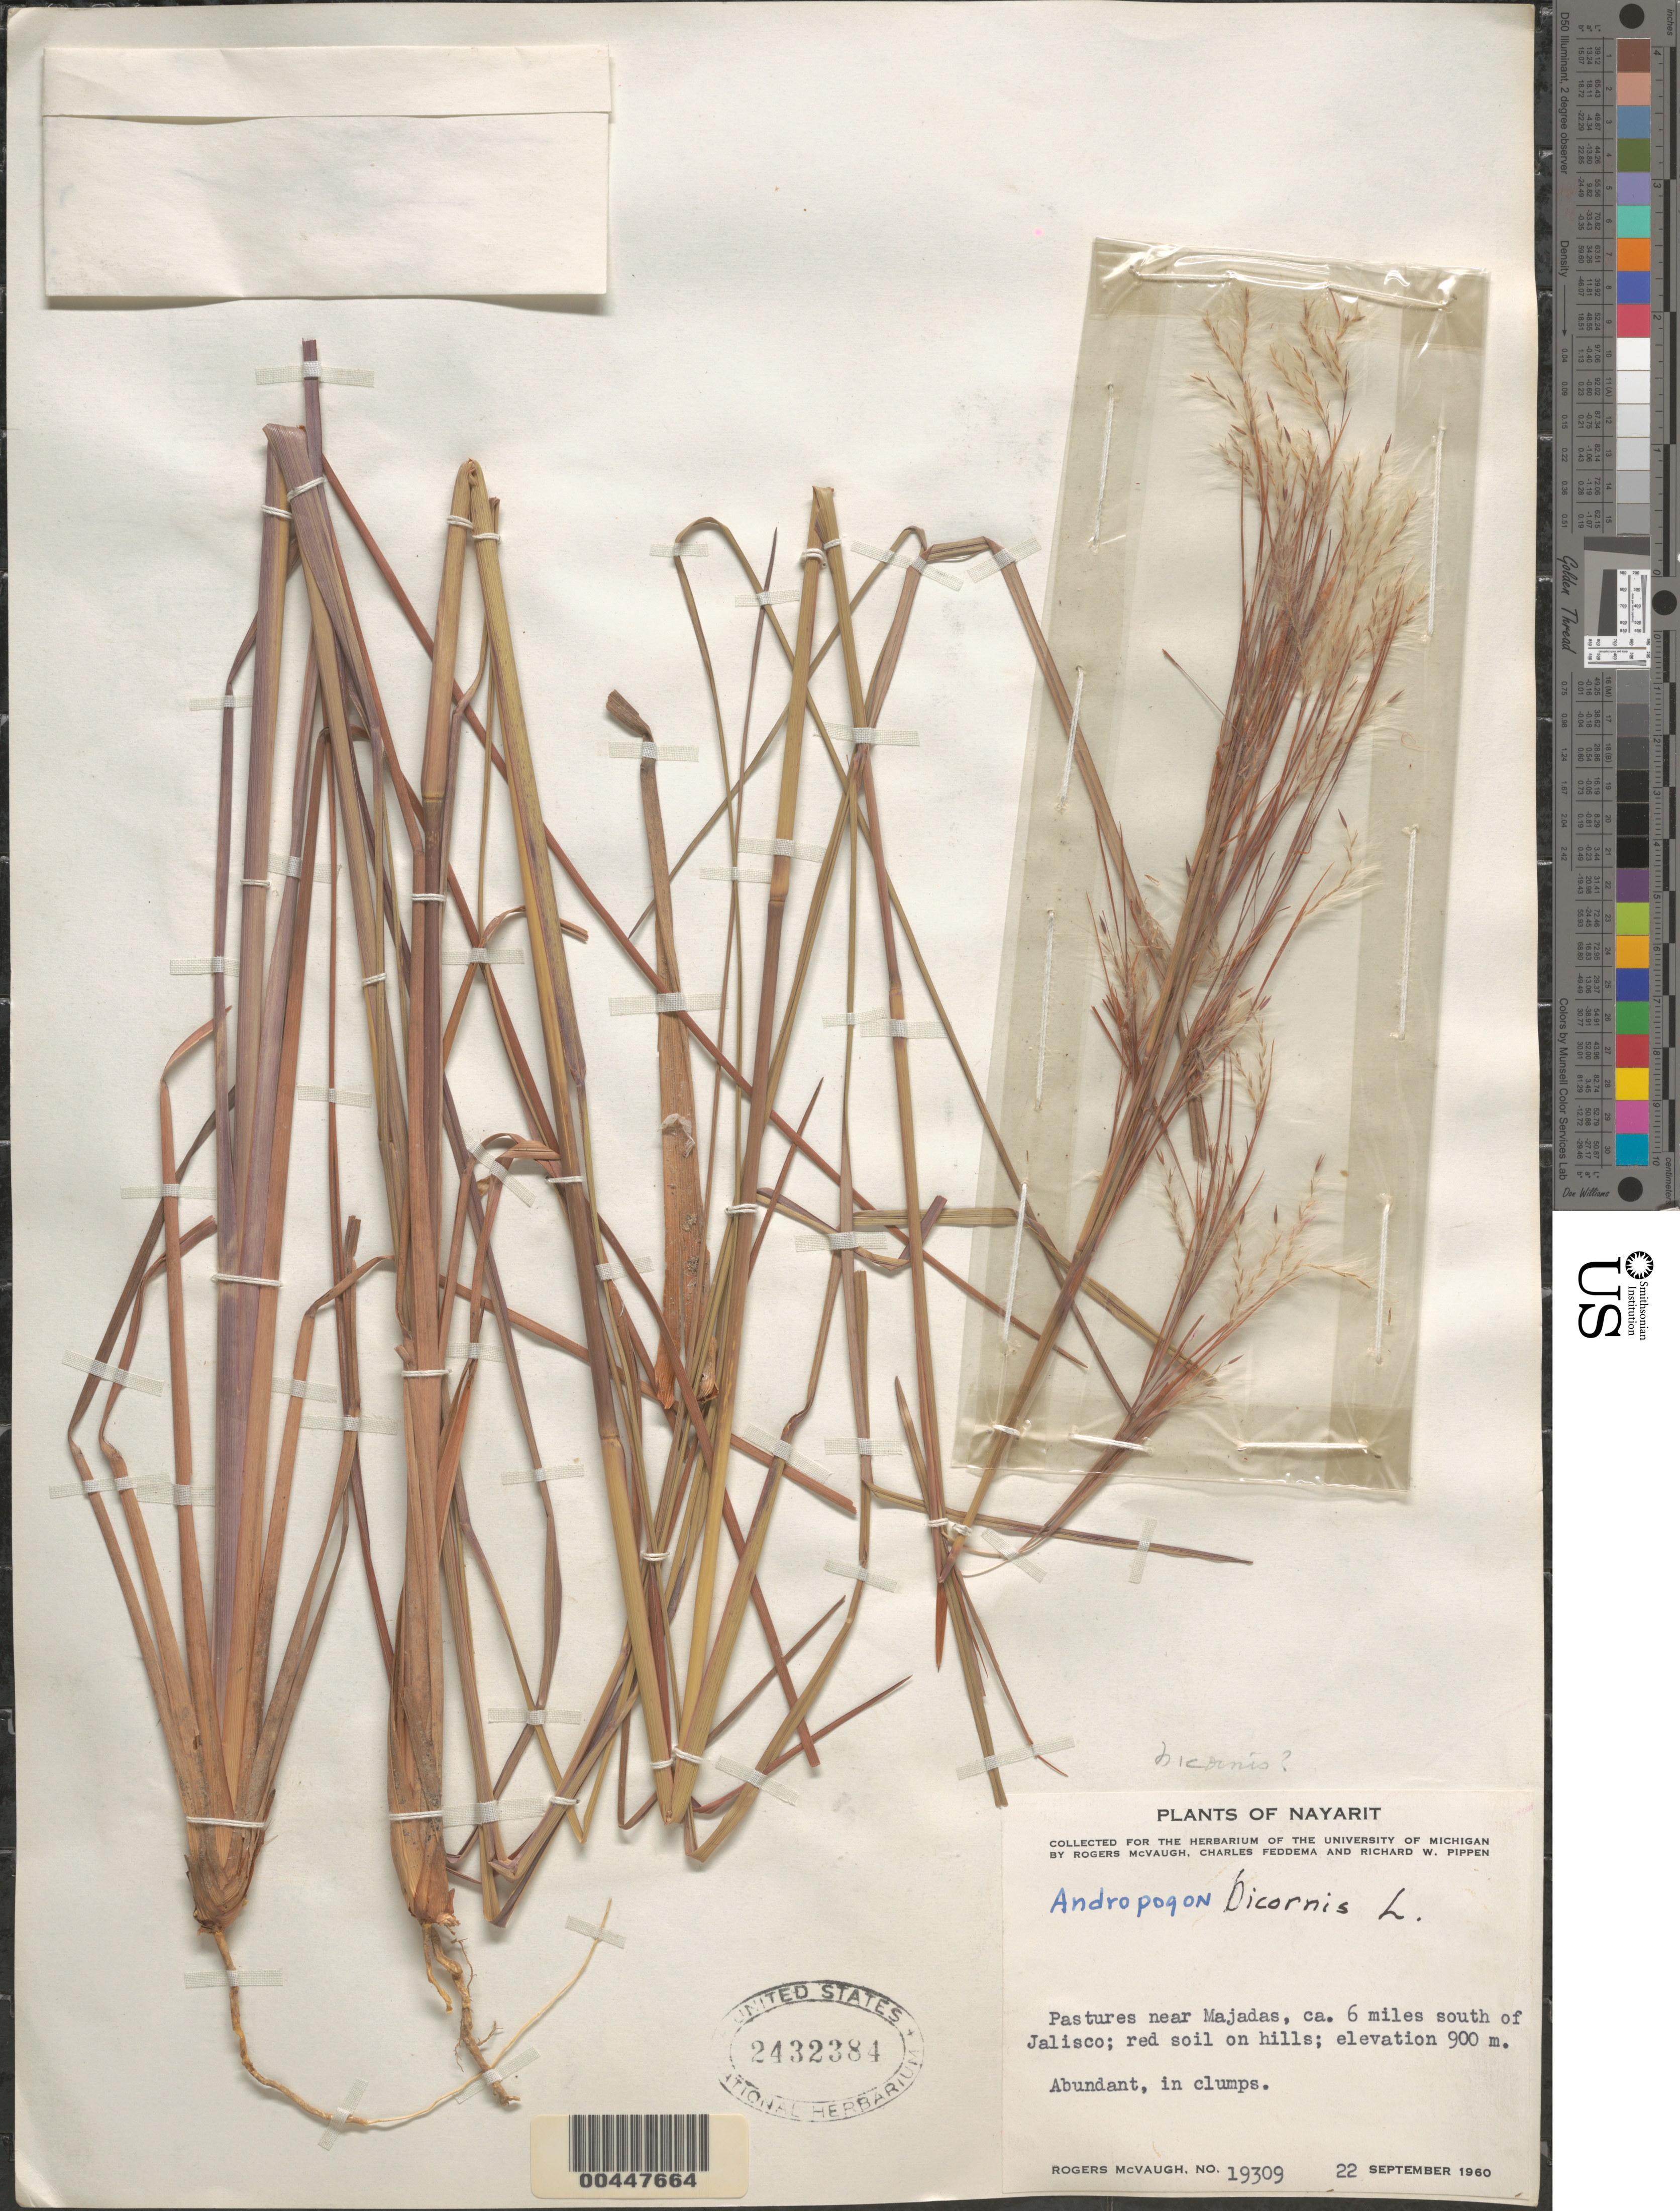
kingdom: Plantae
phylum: Tracheophyta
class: Liliopsida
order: Poales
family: Poaceae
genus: Andropogon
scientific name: Andropogon bicornis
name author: L.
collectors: R. McVaugh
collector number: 19309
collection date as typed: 22 Sep 1960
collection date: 1960-09-22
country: Mexico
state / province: Nayarit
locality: pastures near Majadas, ca. 6 mi S of Jalisco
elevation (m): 900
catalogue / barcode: US 2432384